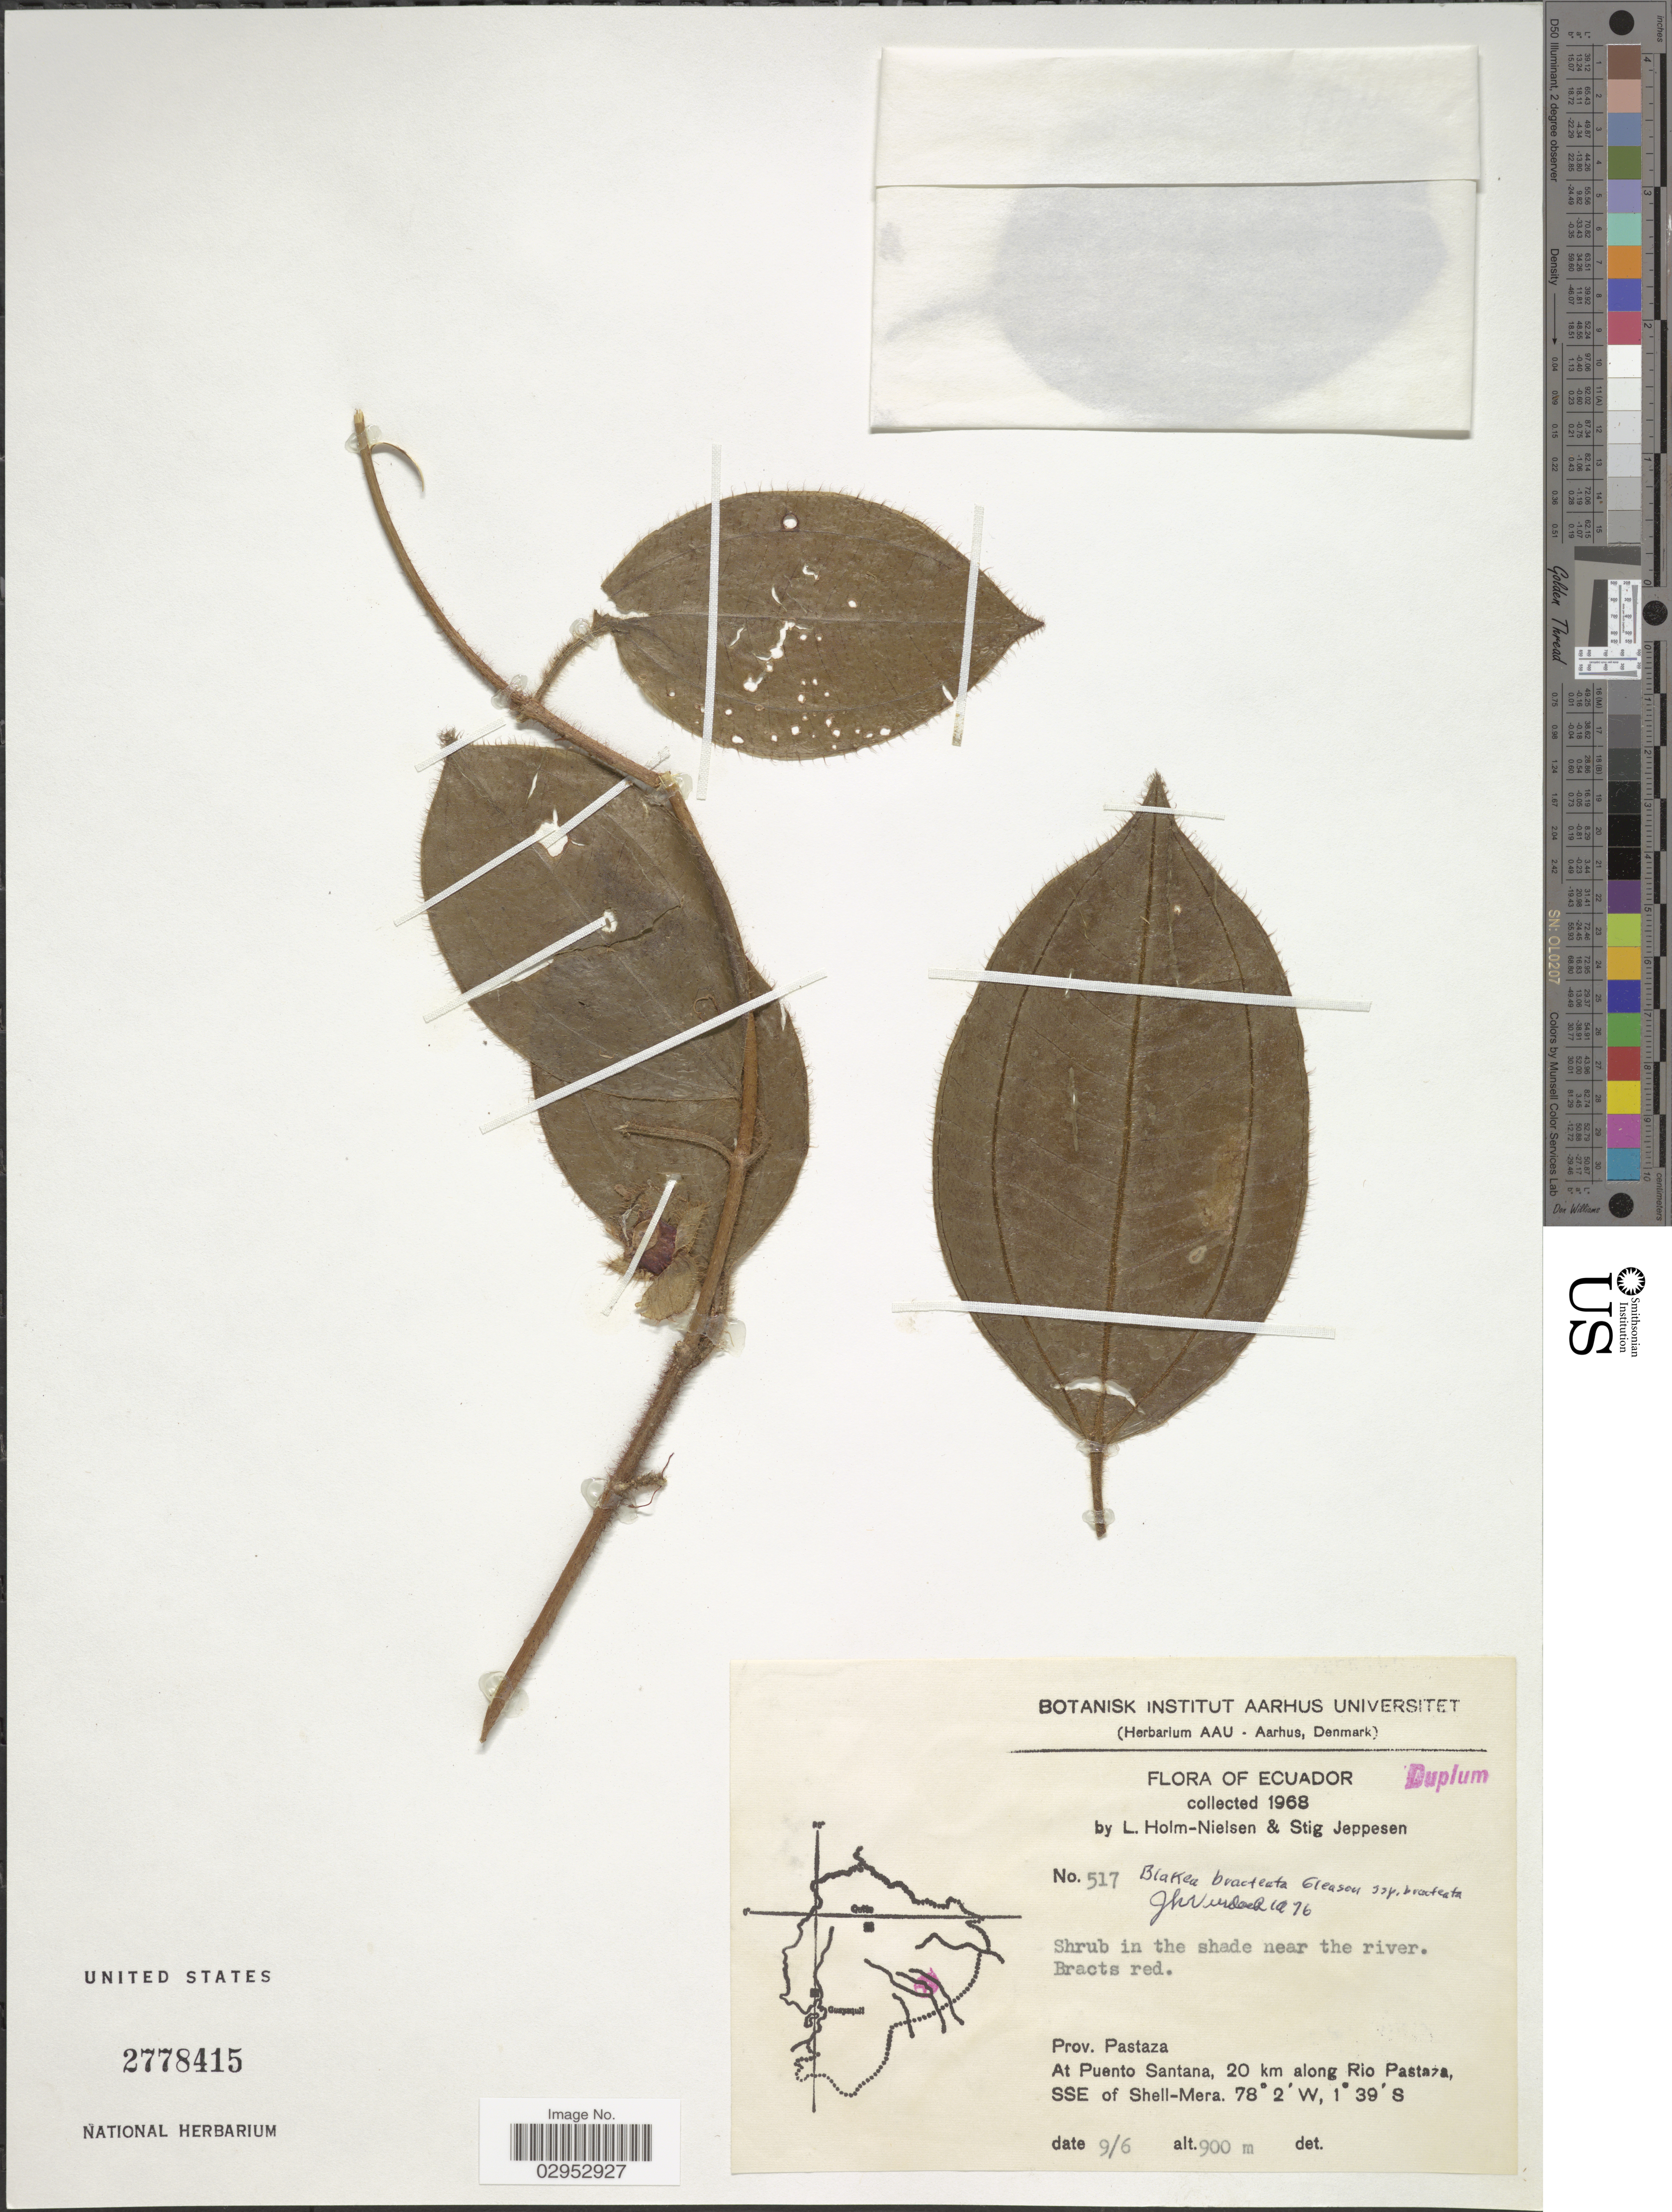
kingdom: Plantae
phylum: Tracheophyta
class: Magnoliopsida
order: Myrtales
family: Melastomataceae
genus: Blakea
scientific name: Blakea bracteata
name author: Gleason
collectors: L. Holm-Nielsen & S. Jeppesen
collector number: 517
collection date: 1968-06-09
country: Ecuador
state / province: Pastaza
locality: At Puento Santana, 20 km along Rio Pastaza, SSE of Shell-Mera.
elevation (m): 900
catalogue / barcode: US 2778415